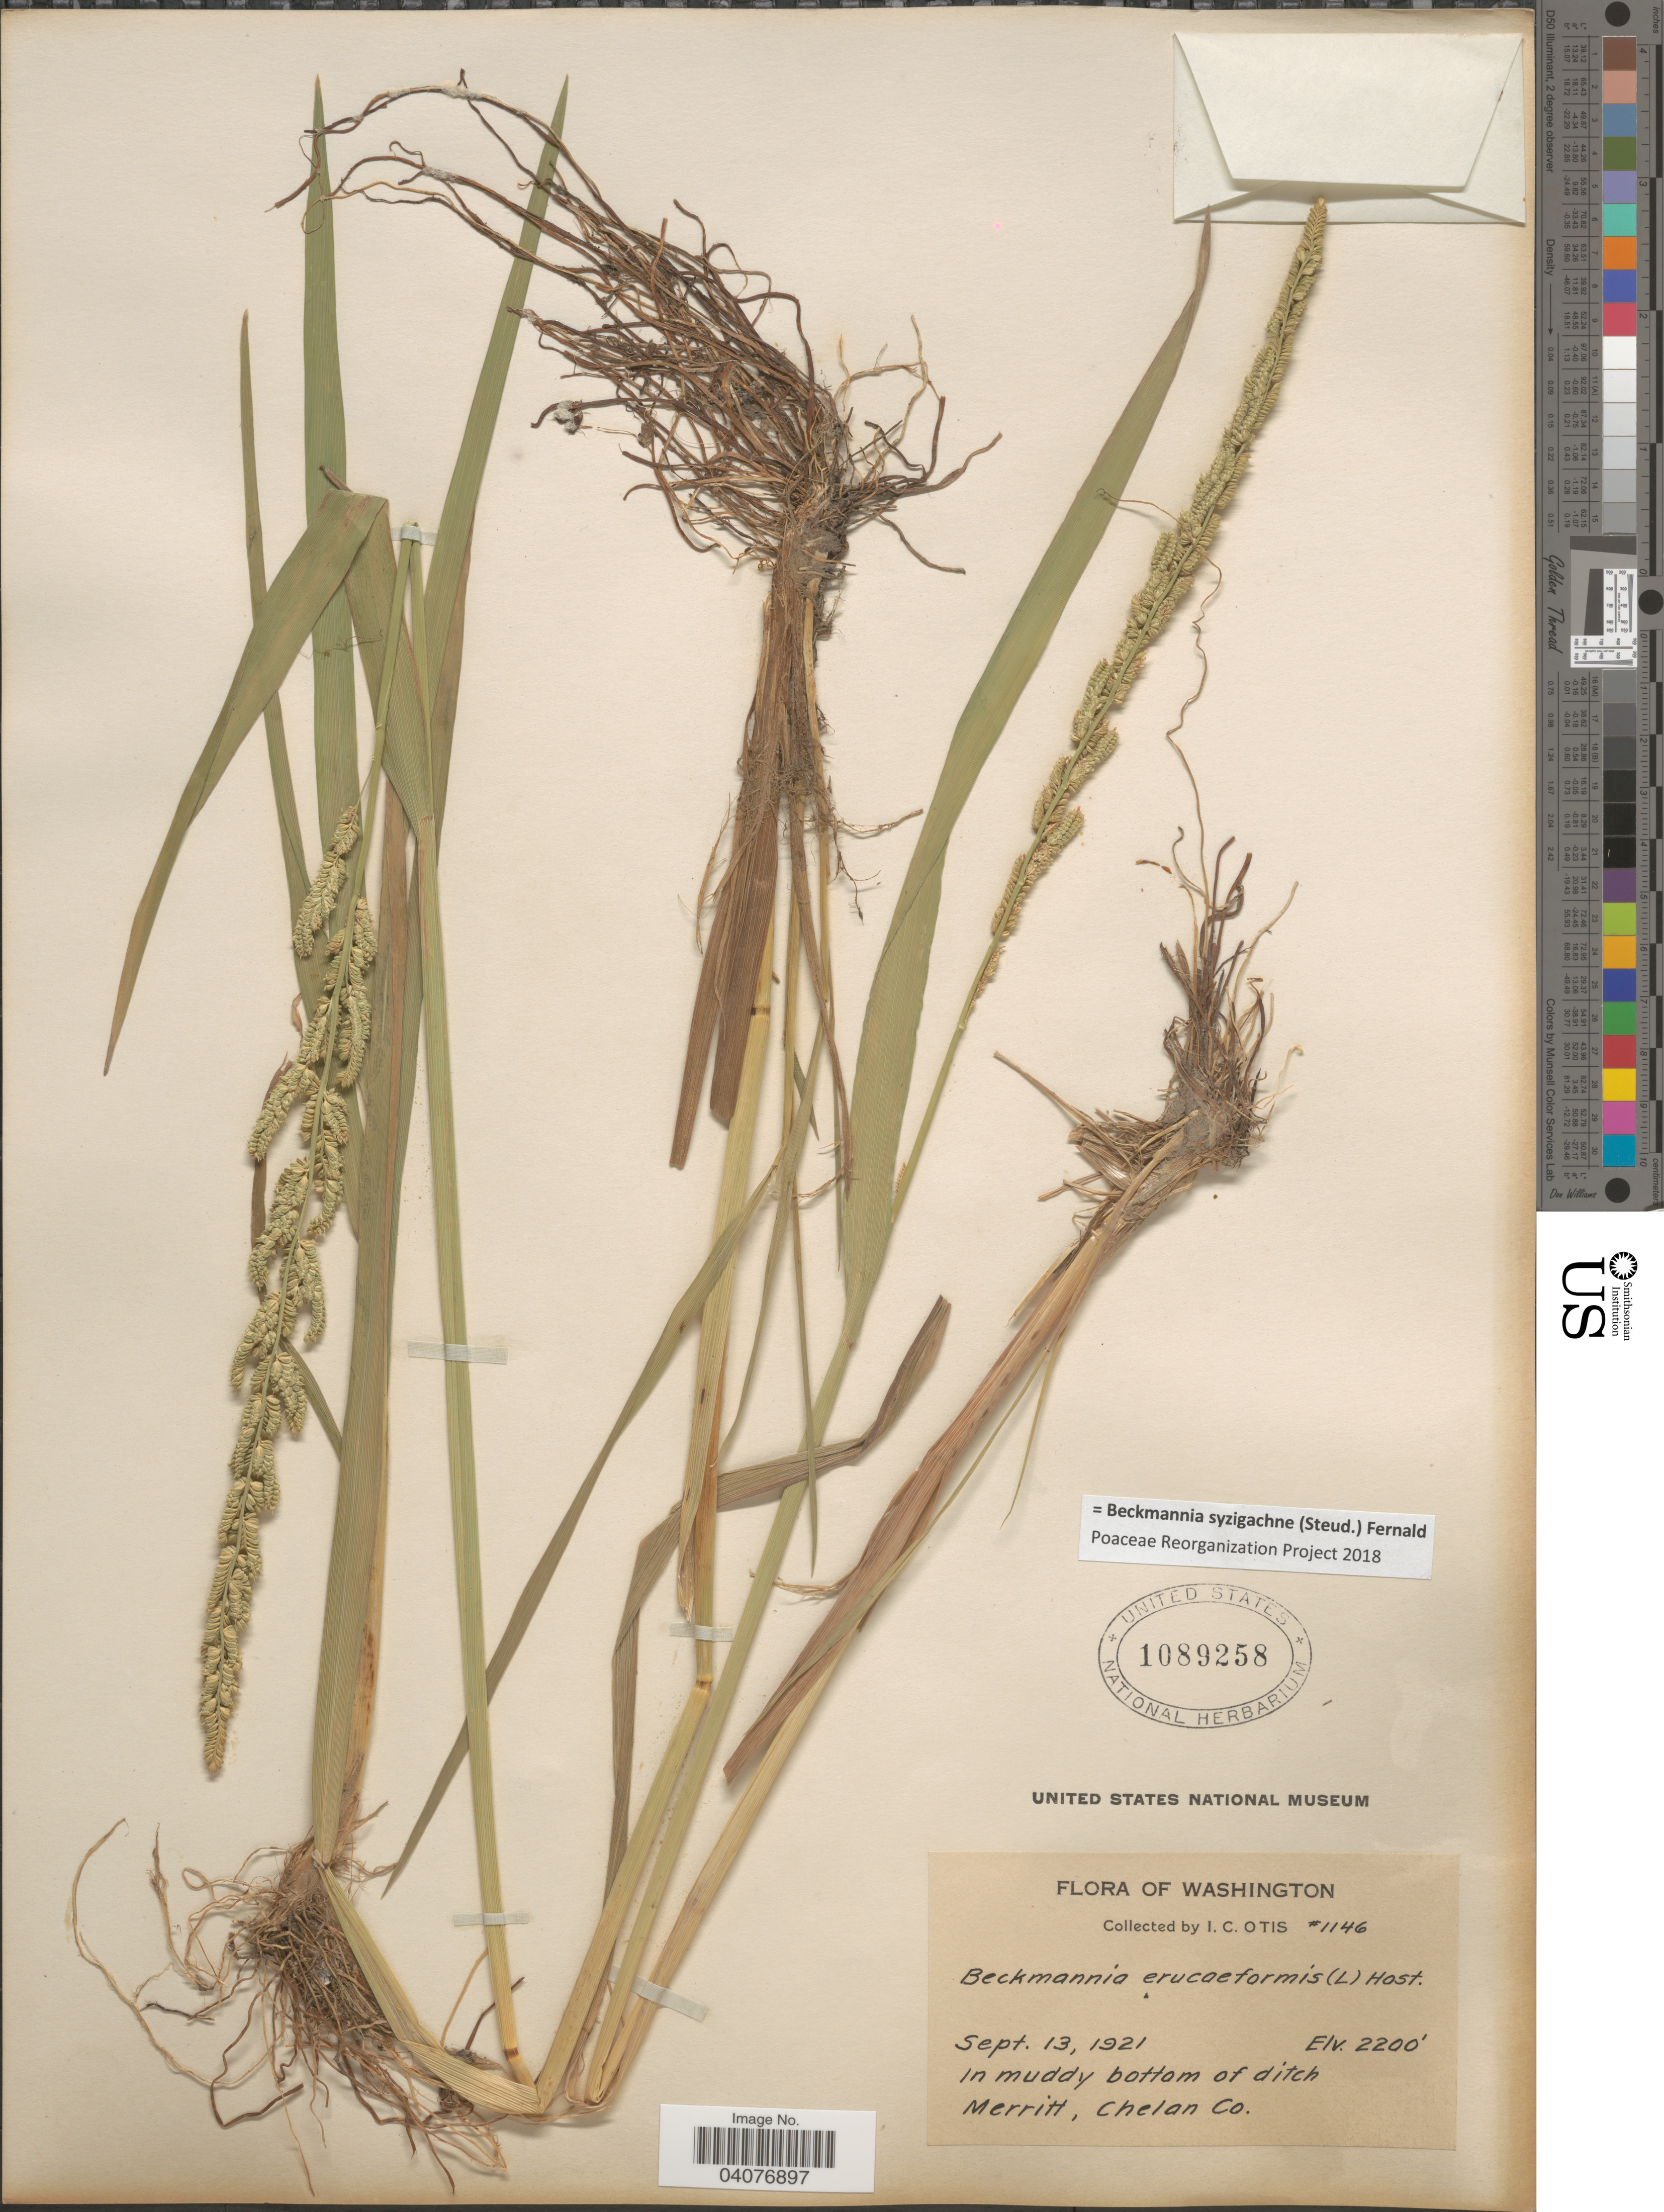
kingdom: Plantae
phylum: Tracheophyta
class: Liliopsida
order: Poales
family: Poaceae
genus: Beckmannia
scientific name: Beckmannia syzigachne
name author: (Steud.) Fernald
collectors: I. C. Otis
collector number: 1146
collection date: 1921-09-13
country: United States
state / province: Washington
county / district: Chelan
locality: In muddy bottom of ditch. Merritt, Chelan Co.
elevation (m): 671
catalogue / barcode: US 1089258